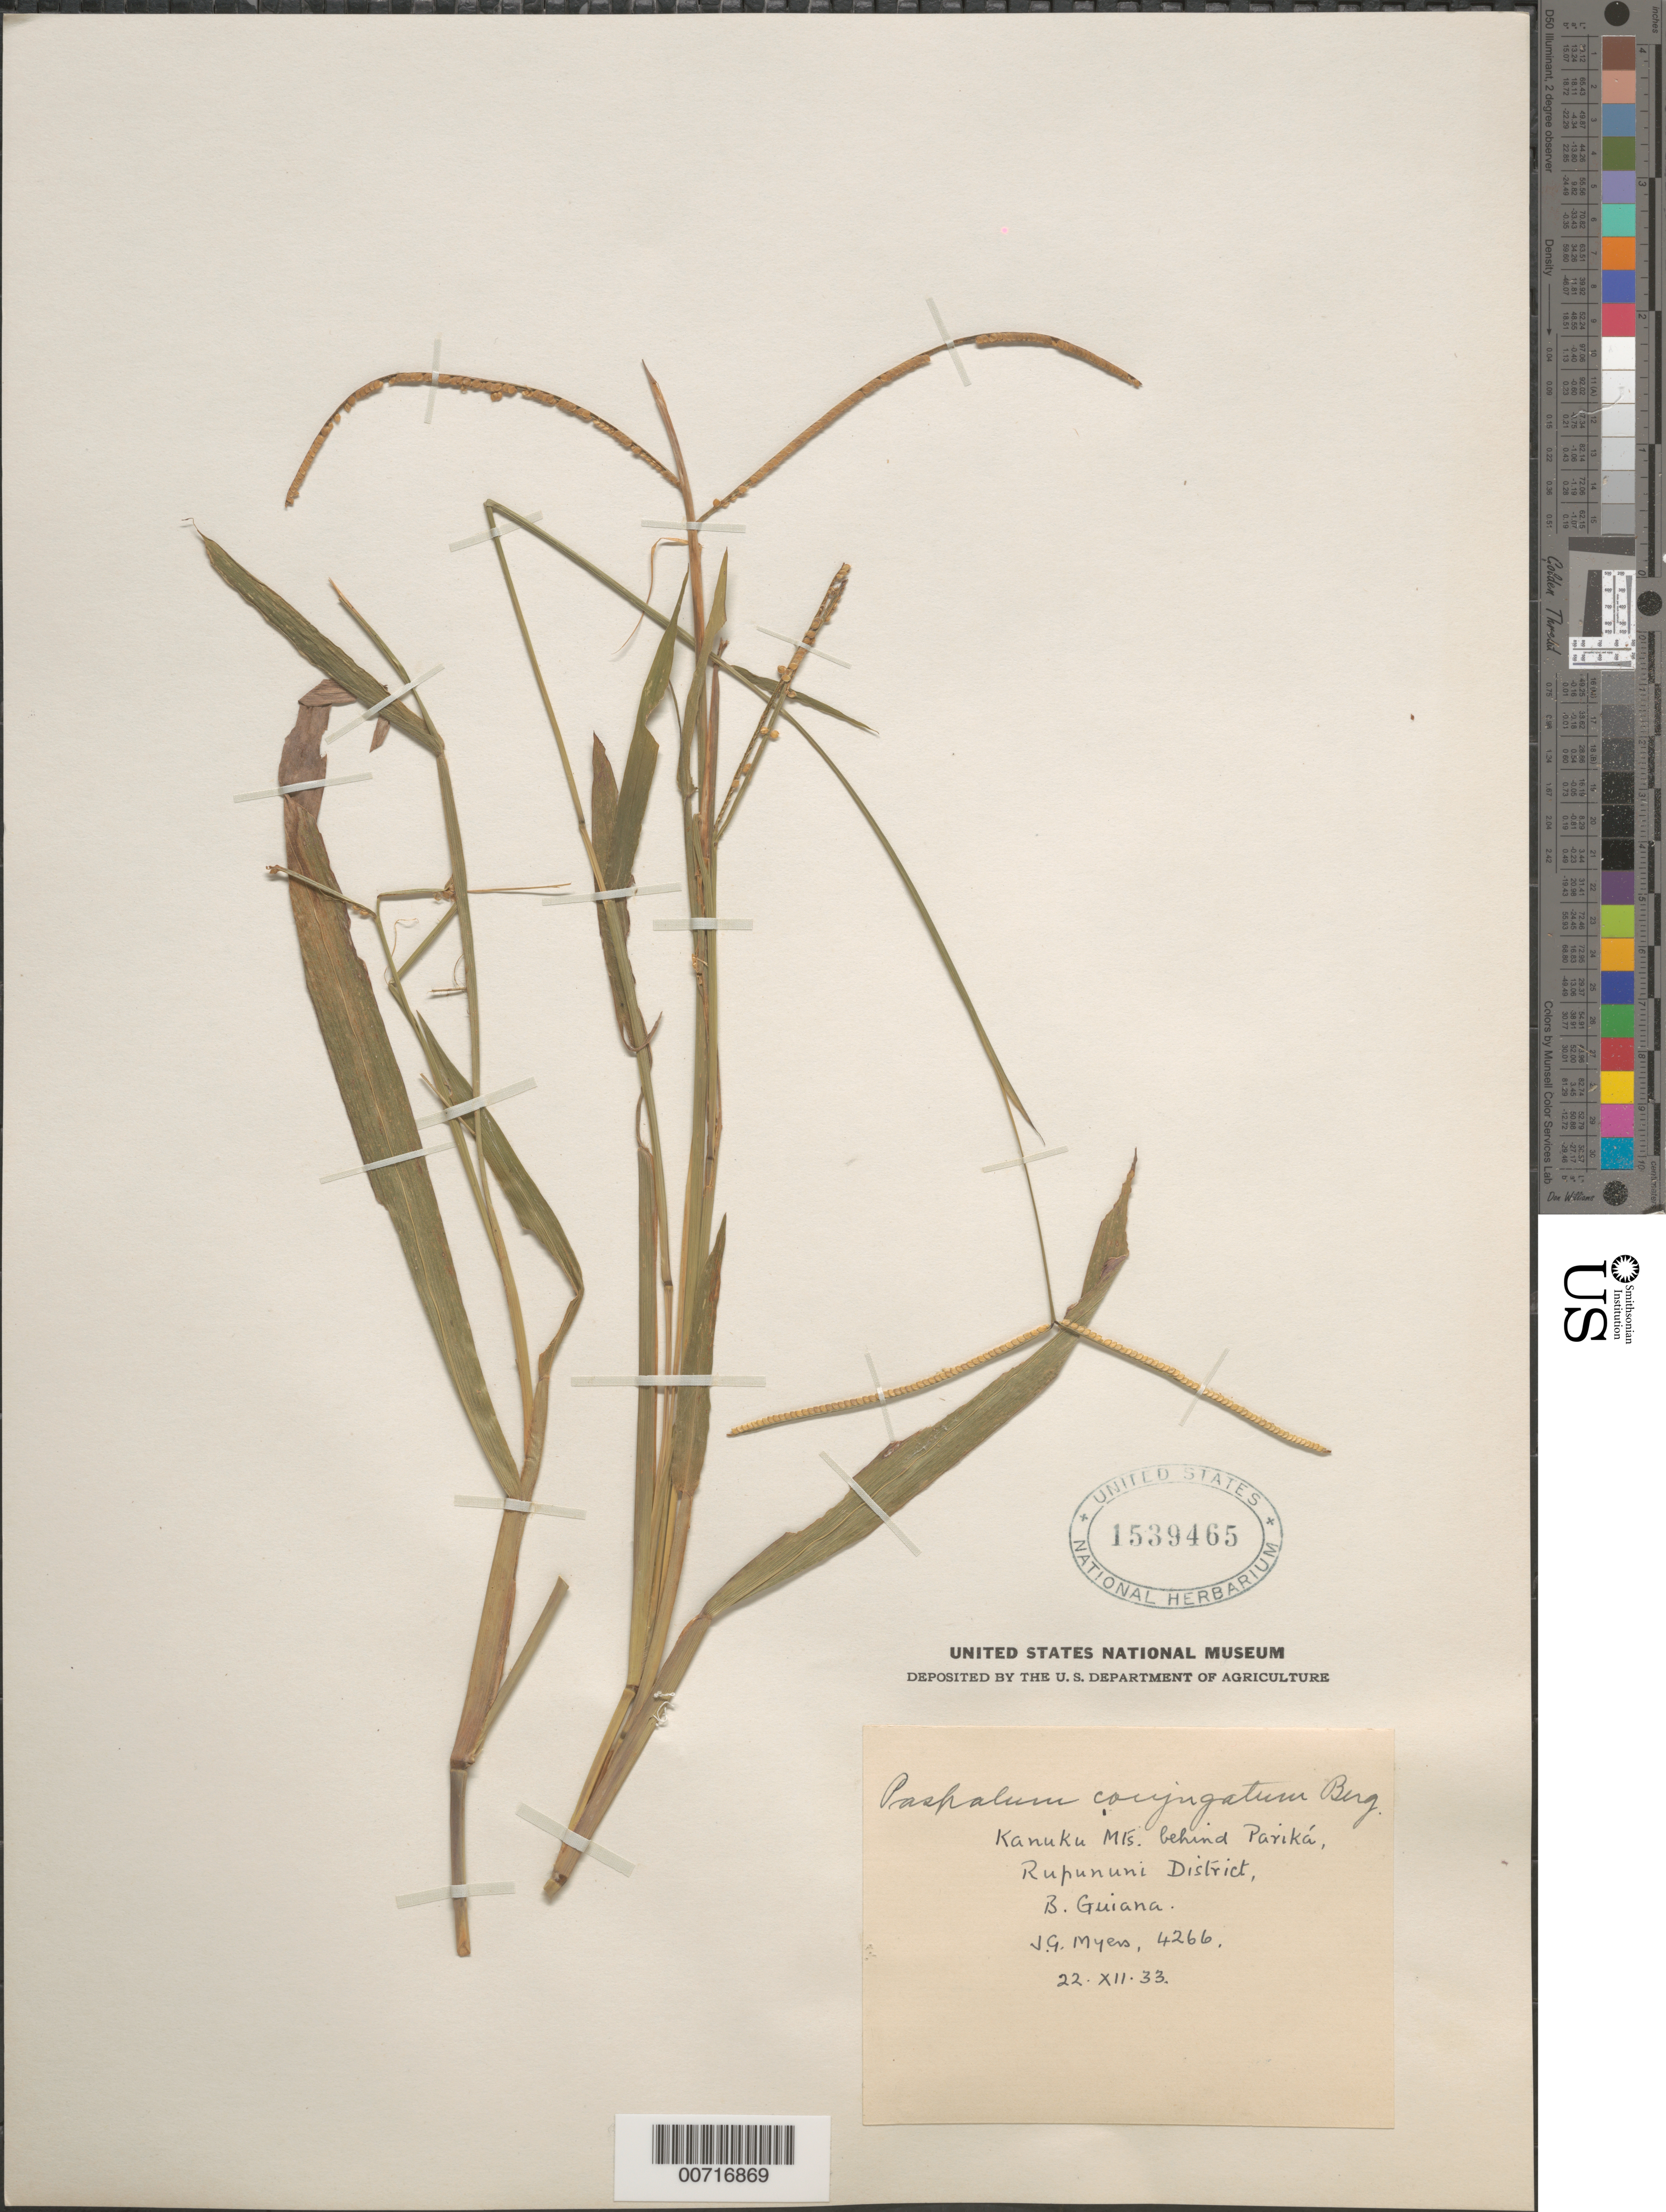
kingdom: Plantae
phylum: Tracheophyta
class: Liliopsida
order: Poales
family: Poaceae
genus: Paspalum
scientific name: Paspalum conjugatum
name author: P.J. Bergius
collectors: J. Myers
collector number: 4266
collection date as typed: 22-Dec-33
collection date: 1933-12-22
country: Guyana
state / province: U. Takutu-U. Essequibo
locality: Rupununi Dist., Kanuku Mts., behind Parika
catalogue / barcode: US 1539465